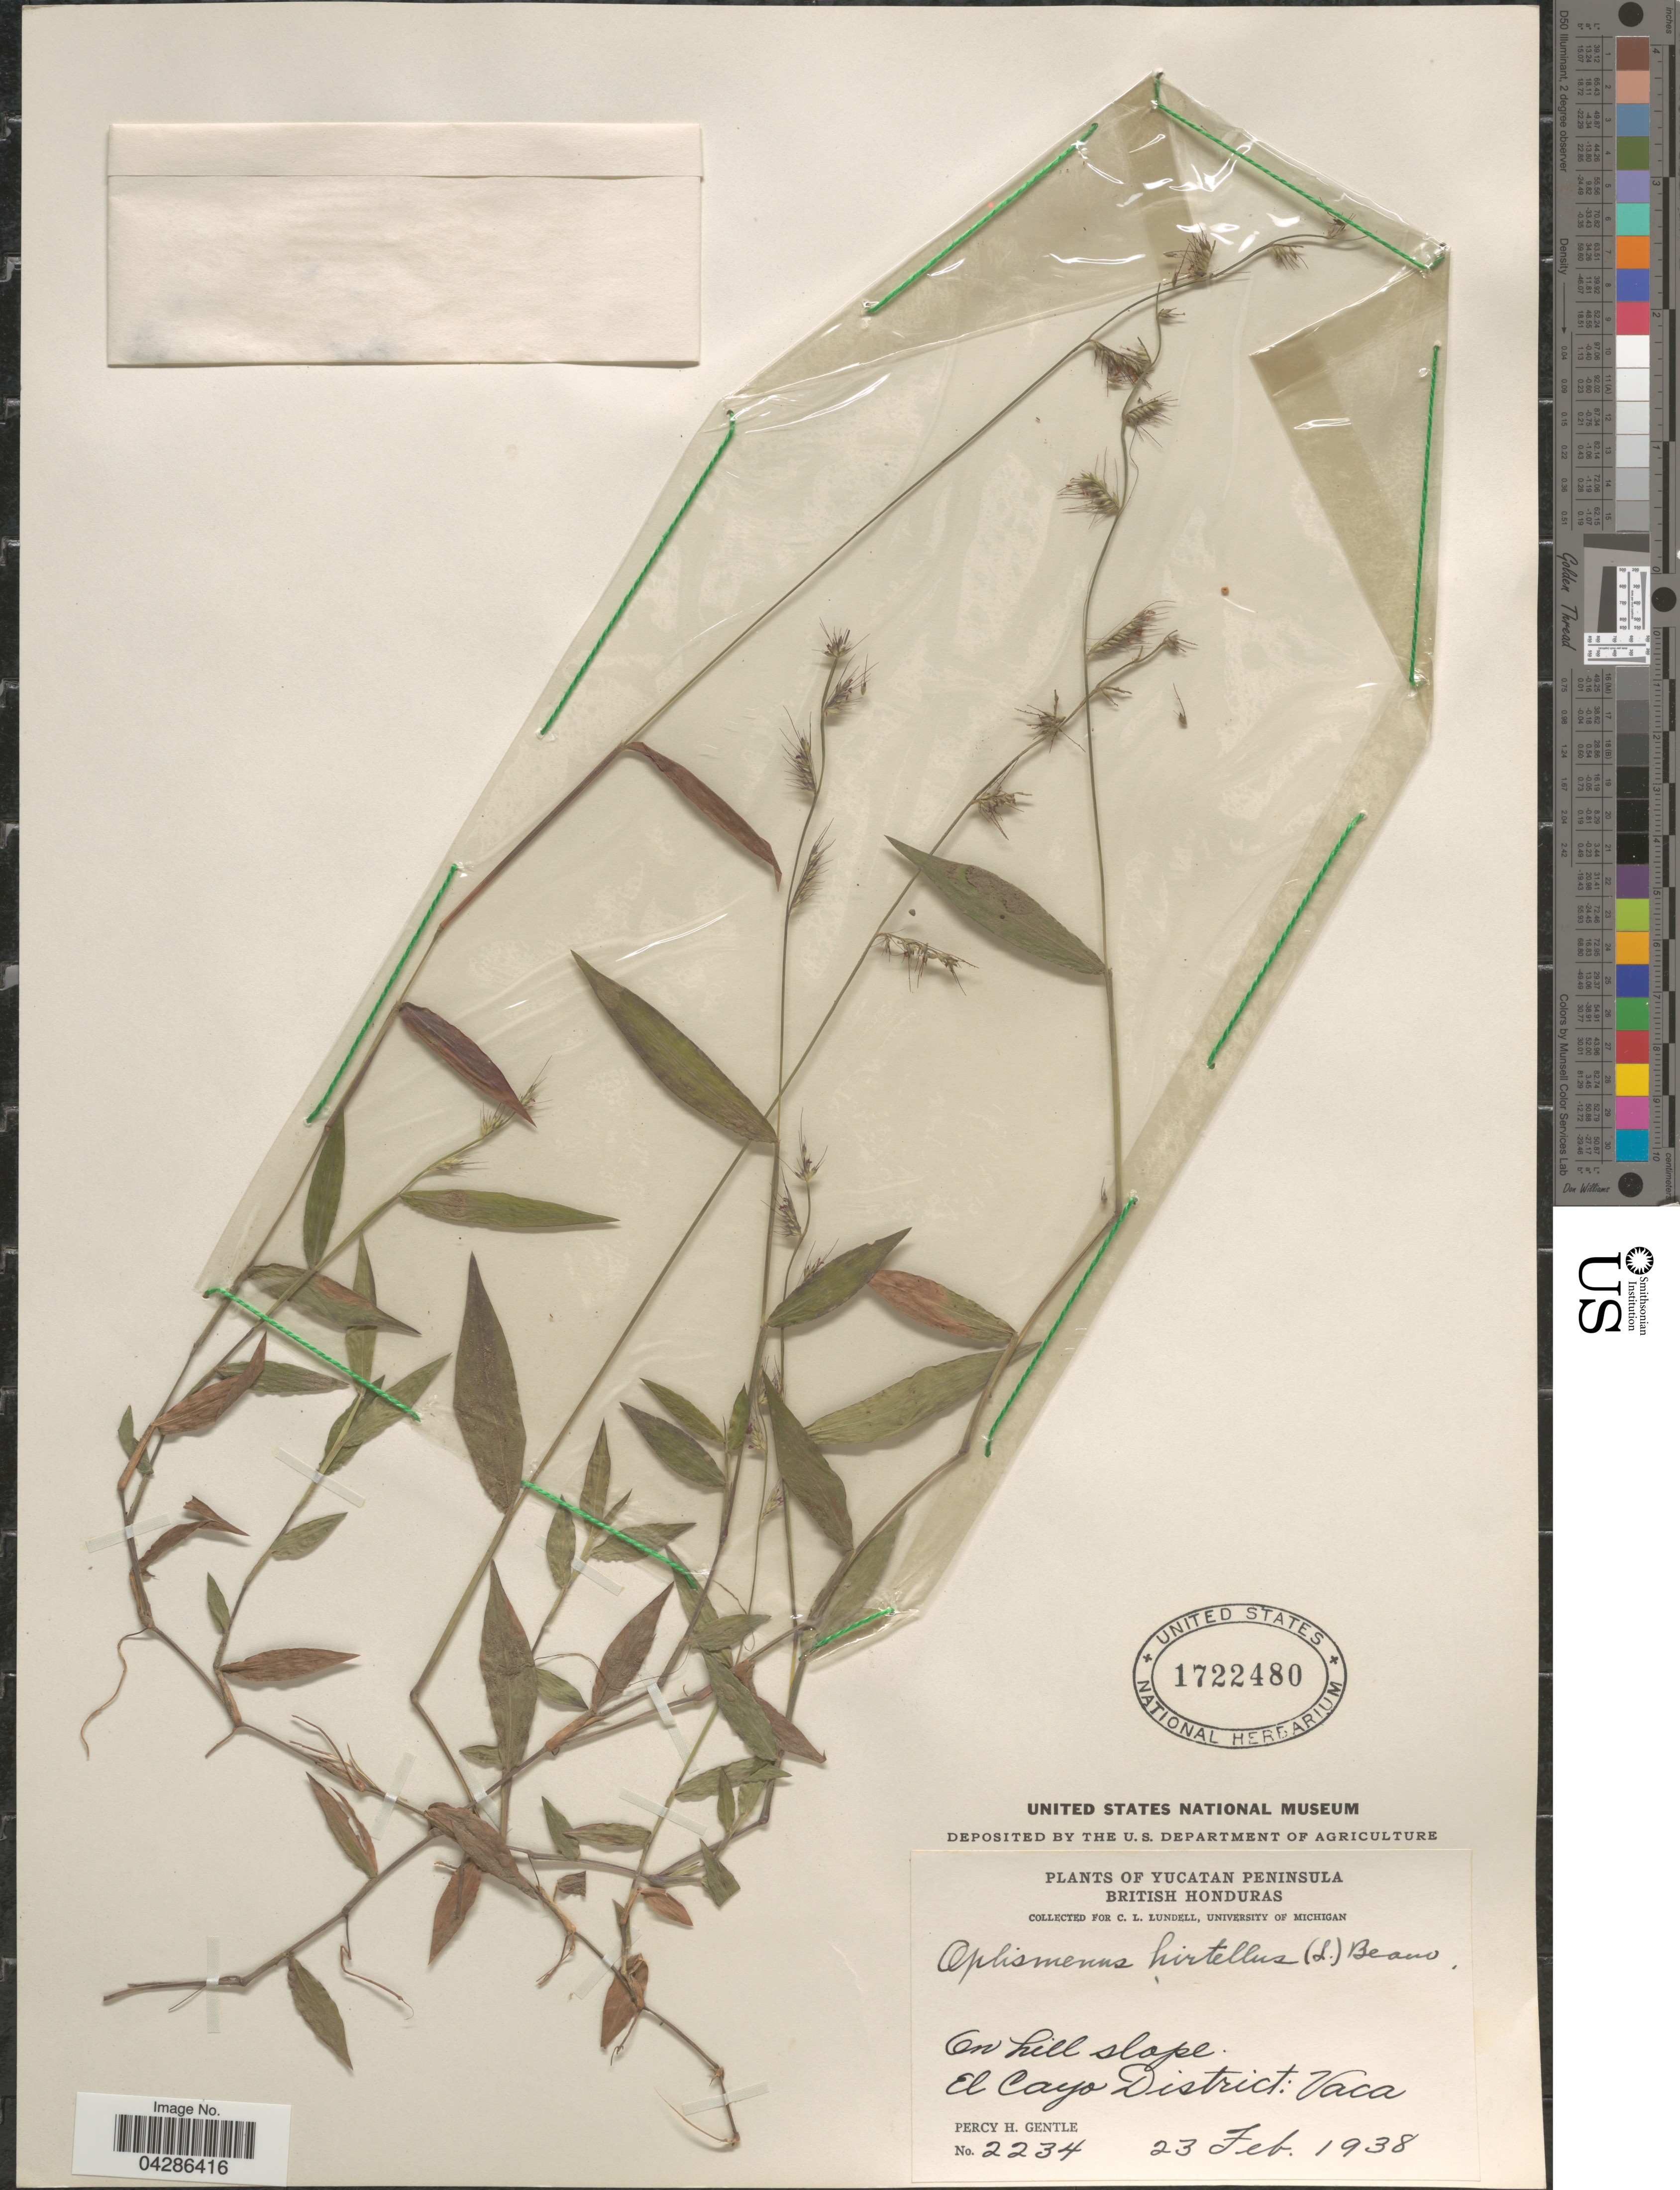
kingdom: Plantae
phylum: Tracheophyta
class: Liliopsida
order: Poales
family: Poaceae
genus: Oplismenus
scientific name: Oplismenus hirtellus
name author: (L.) P. Beauv.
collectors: P. H. Gentle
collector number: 2234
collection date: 1938-02-23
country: Belize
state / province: Cayo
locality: Yucatan Peninsula. British Honduras. El Cayo District: Vaca.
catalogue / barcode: US 1722480